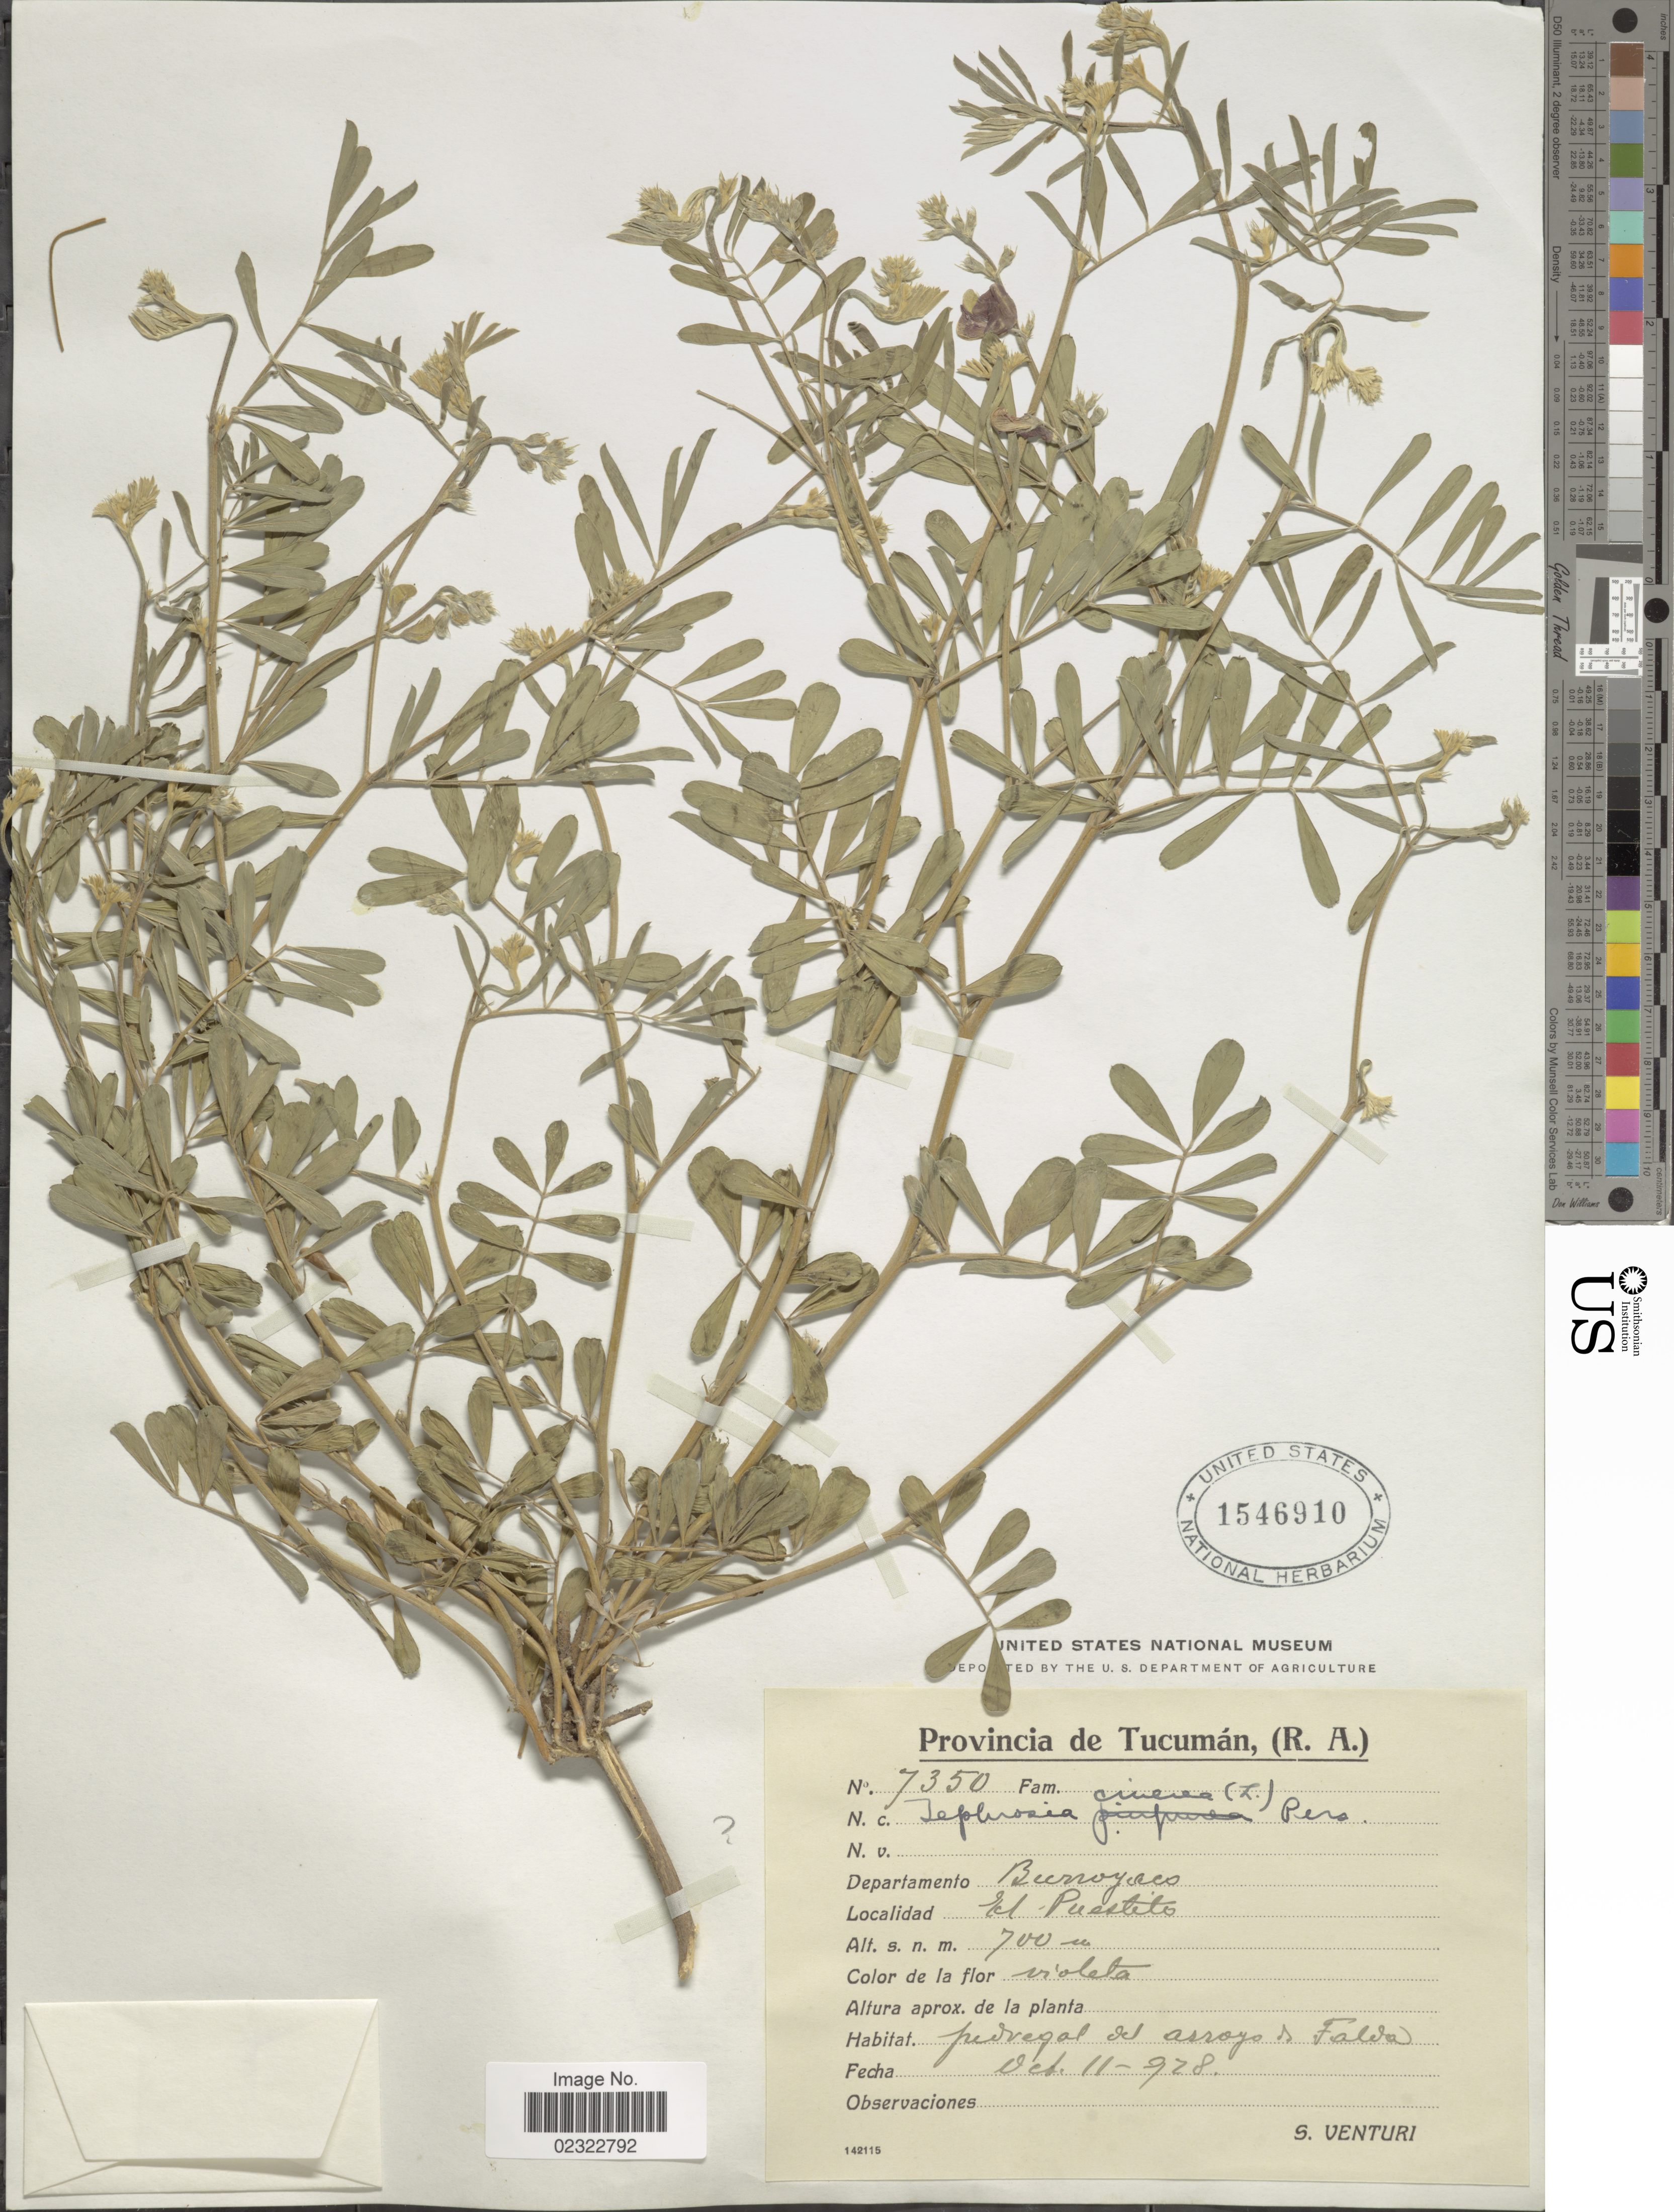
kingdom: Plantae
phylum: Tracheophyta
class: Magnoliopsida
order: Fabales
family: Fabaceae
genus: Tephrosia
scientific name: Tephrosia cinerea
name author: (L.) Pers.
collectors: S. Venturi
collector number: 7350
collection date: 1928-10-11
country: Argentina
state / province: Tucuman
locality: Provencia de Tucuman, (R. A.). Departamento Burruyacu. Del Puesteto.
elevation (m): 700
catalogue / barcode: US 1546910